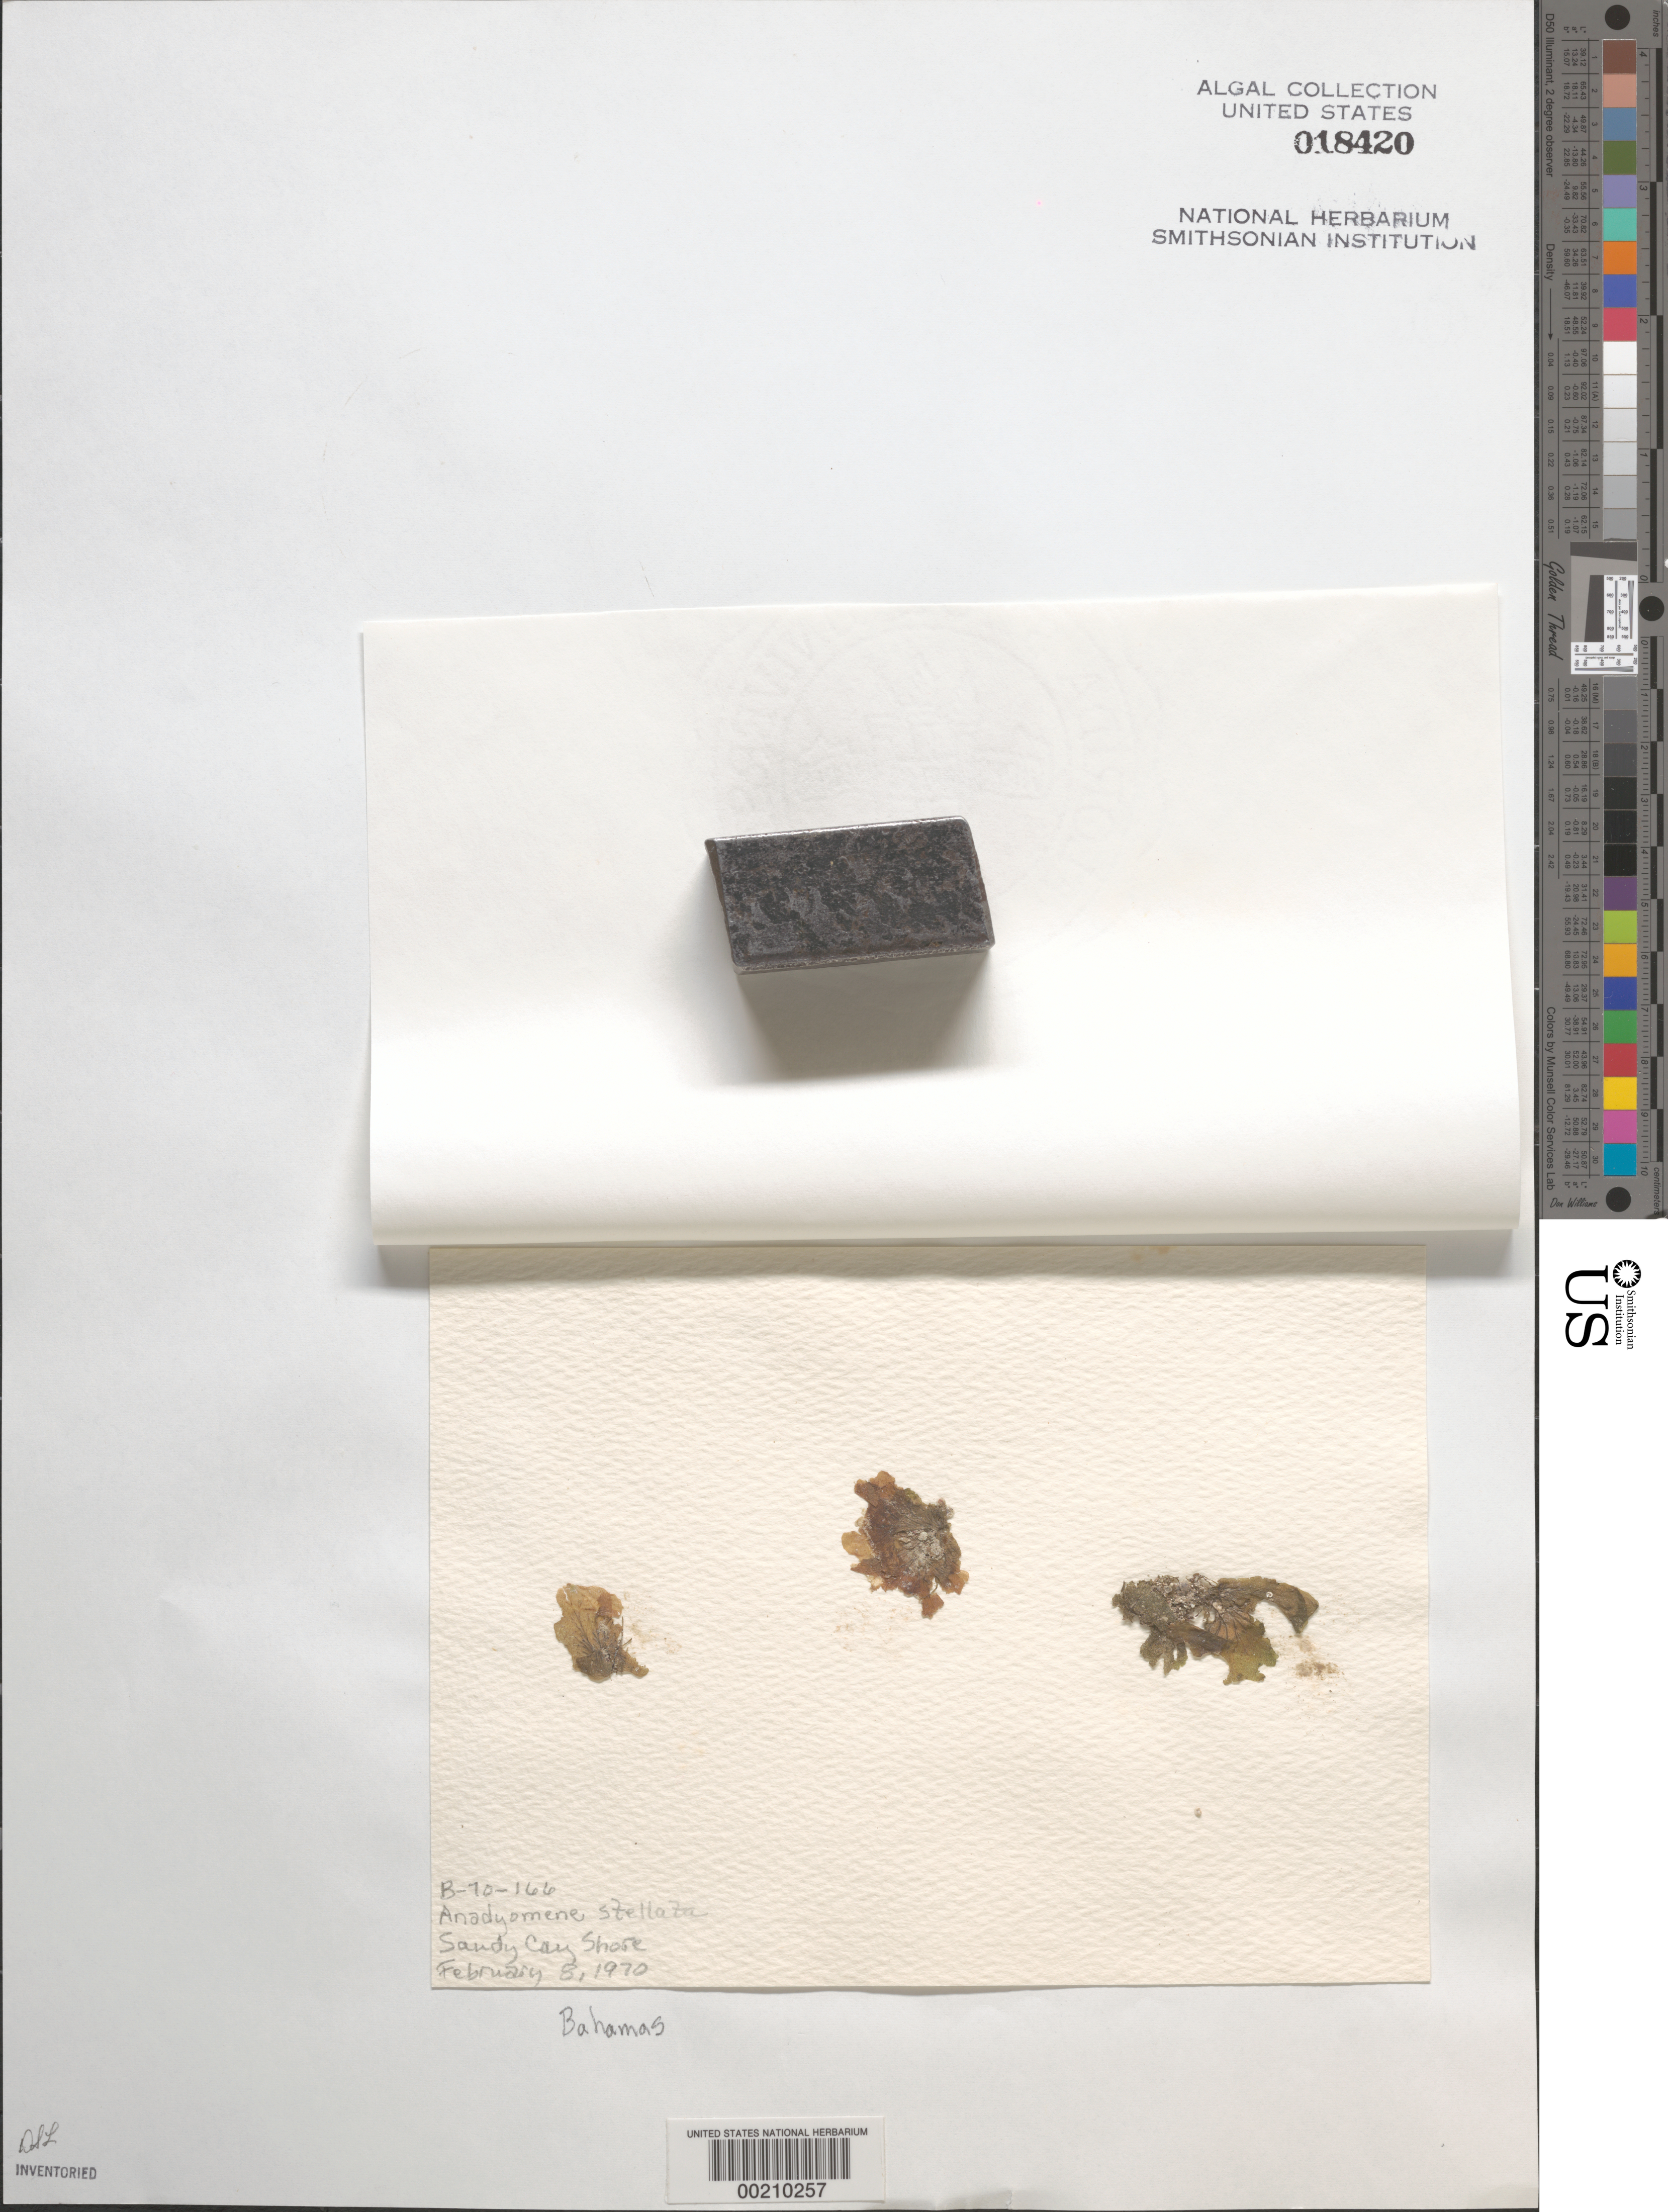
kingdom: Plantae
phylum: Chlorophyta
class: Ulvophyceae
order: Cladophorales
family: Anadyomenaceae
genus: Anadyomene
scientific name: Anadyomene stellata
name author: (Wulfen) C. Agardh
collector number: B-70-166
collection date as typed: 08 Feb 1970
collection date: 1970-02-08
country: Bahamas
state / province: Abaco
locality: Sandy cay, great abaco island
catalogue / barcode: US 18420